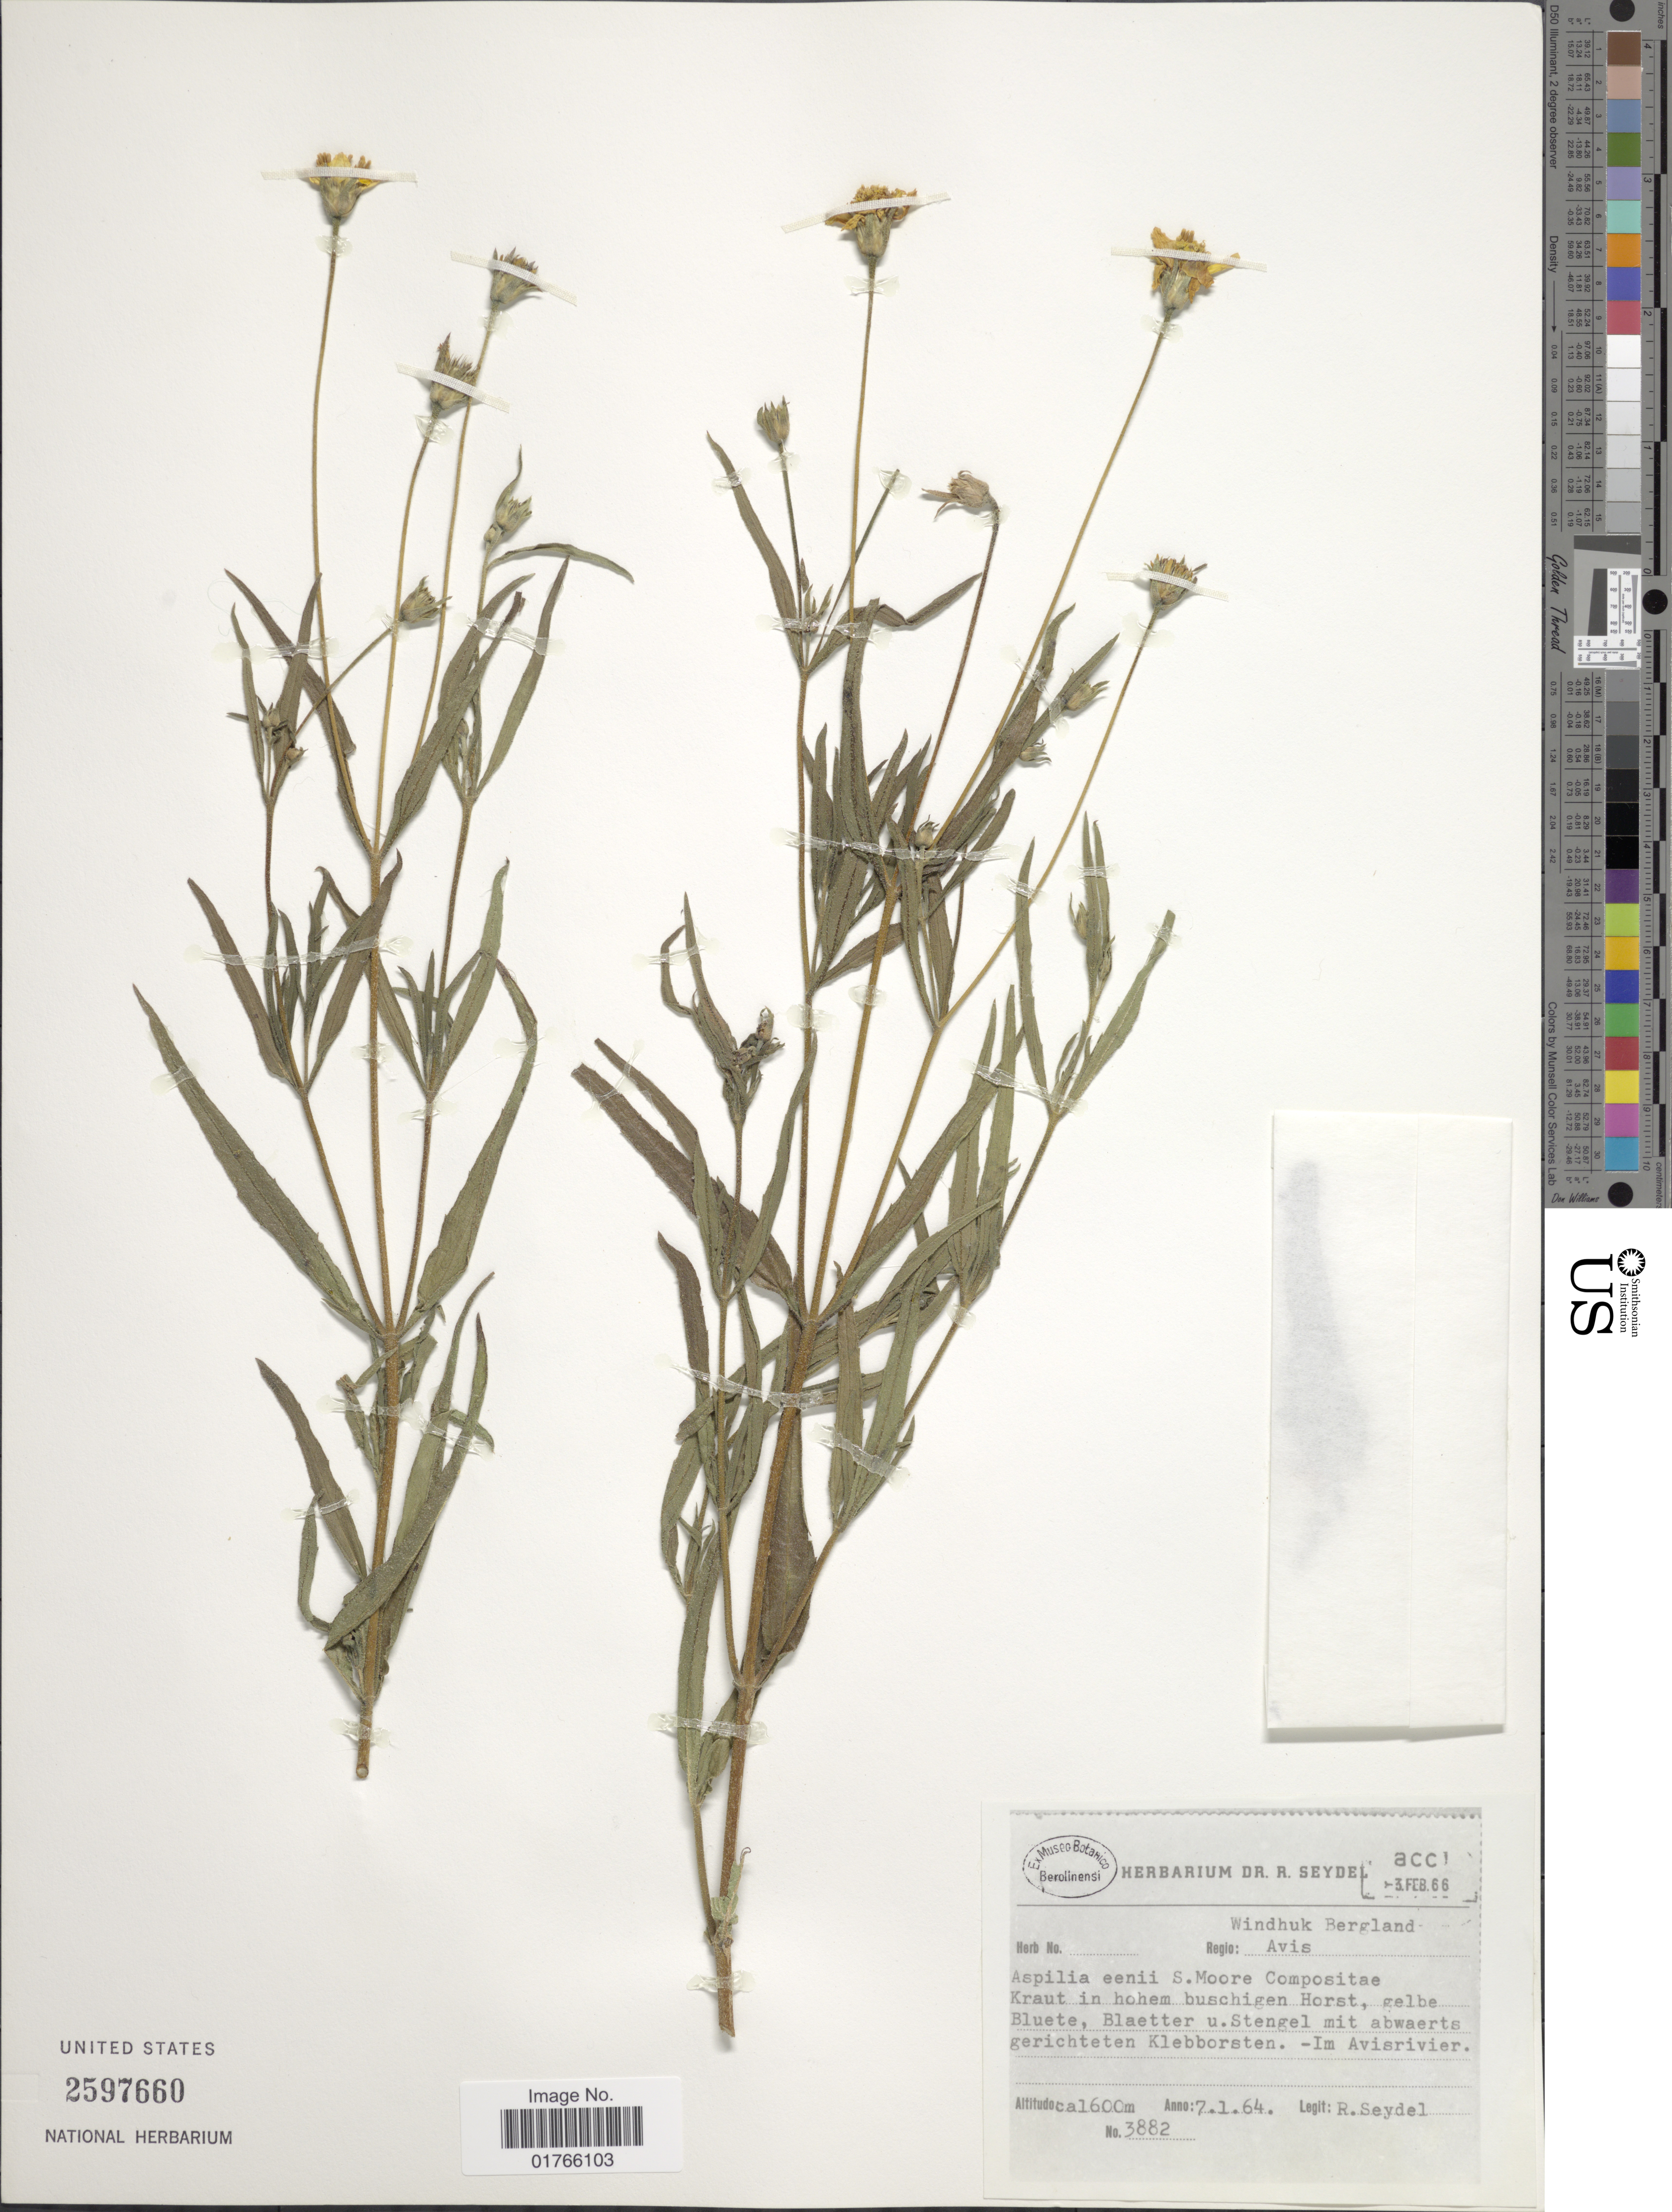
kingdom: Plantae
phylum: Tracheophyta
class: Magnoliopsida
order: Asterales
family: Asteraceae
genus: Aspilia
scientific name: Aspilia eenii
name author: S. Moore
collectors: R. Seydel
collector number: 3882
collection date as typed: Transcribed d/m/y: 7/1/64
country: Namibia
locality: Windhuk Bergland, Avis, im Avisrivier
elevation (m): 1600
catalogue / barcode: US 2597660